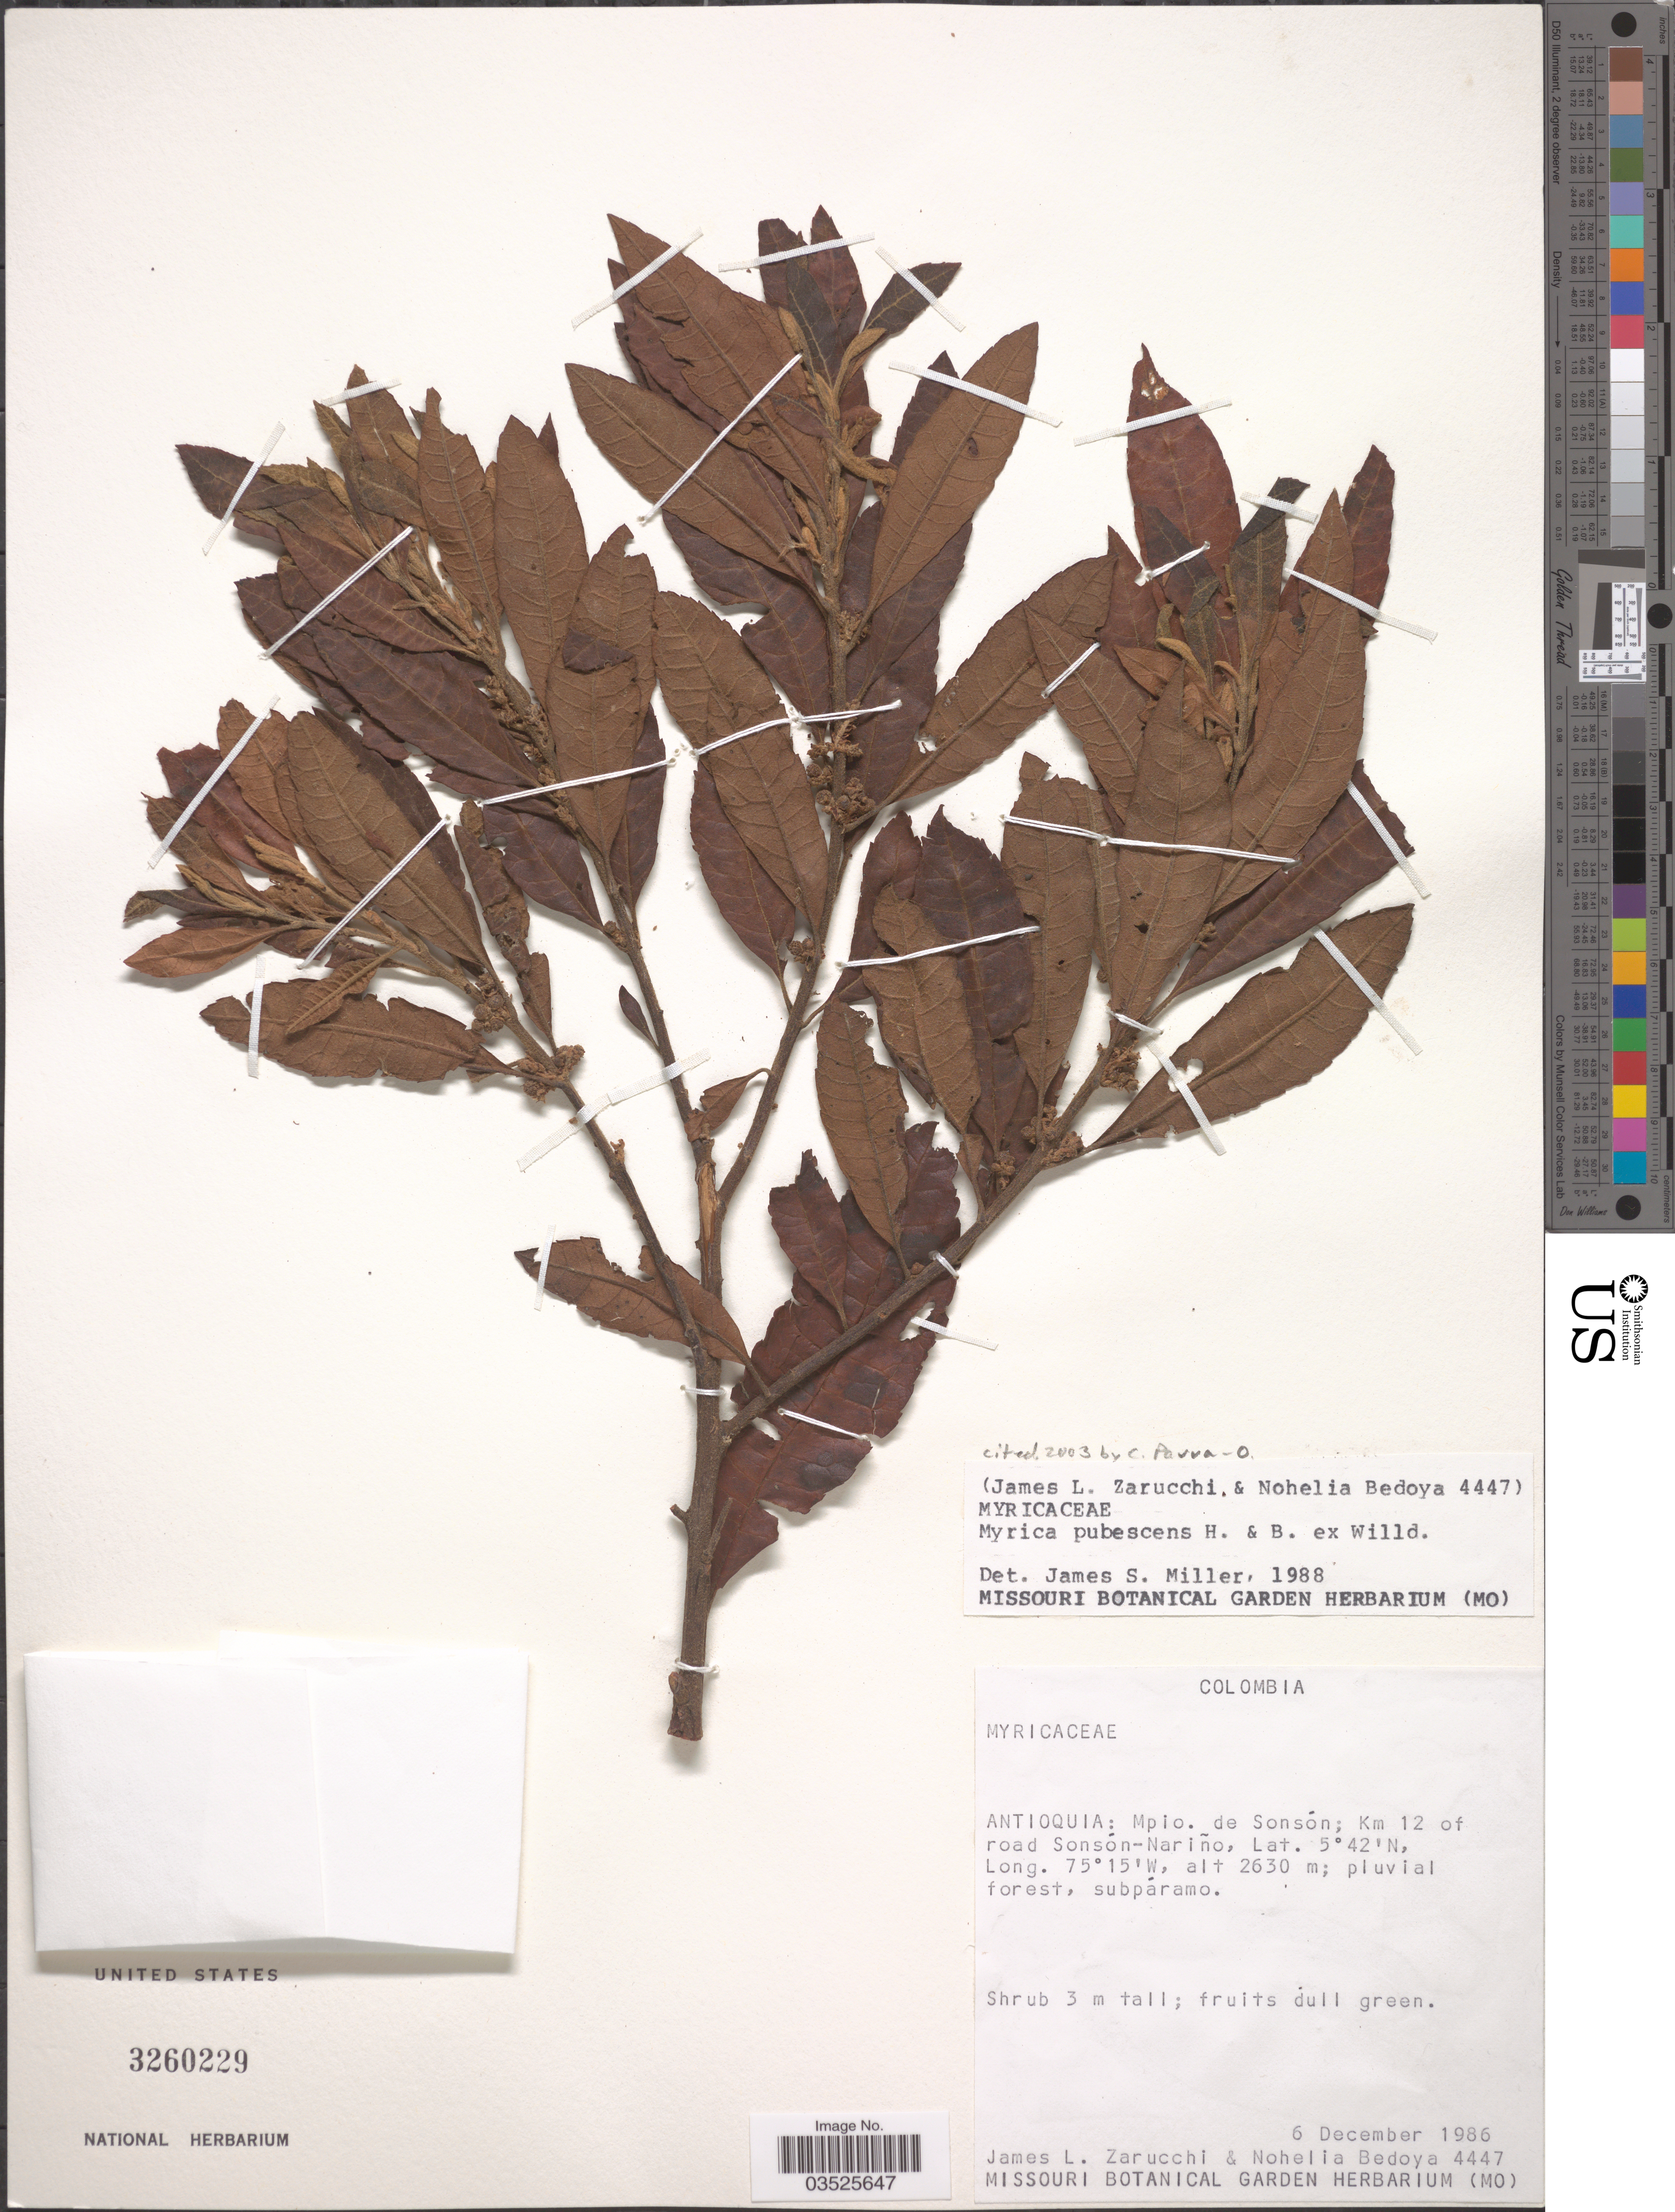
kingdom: Plantae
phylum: Tracheophyta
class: Magnoliopsida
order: Fagales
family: Myricaceae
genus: Morella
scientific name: Morella pubescens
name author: (Humb. & Bonpl. ex Willd.) Wilbur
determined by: Strong, M. T., (US), Smithsonian Institution - National Museum of Natural History (UNITED STATES)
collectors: J. L. Zarucchi & N. Bedoya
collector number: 4447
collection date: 1986-12-06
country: Colombia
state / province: Antioquia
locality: Mpio. de Sonsón; Km 12 of road Sonsón-Nariño.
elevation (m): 2630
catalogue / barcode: US 3260229